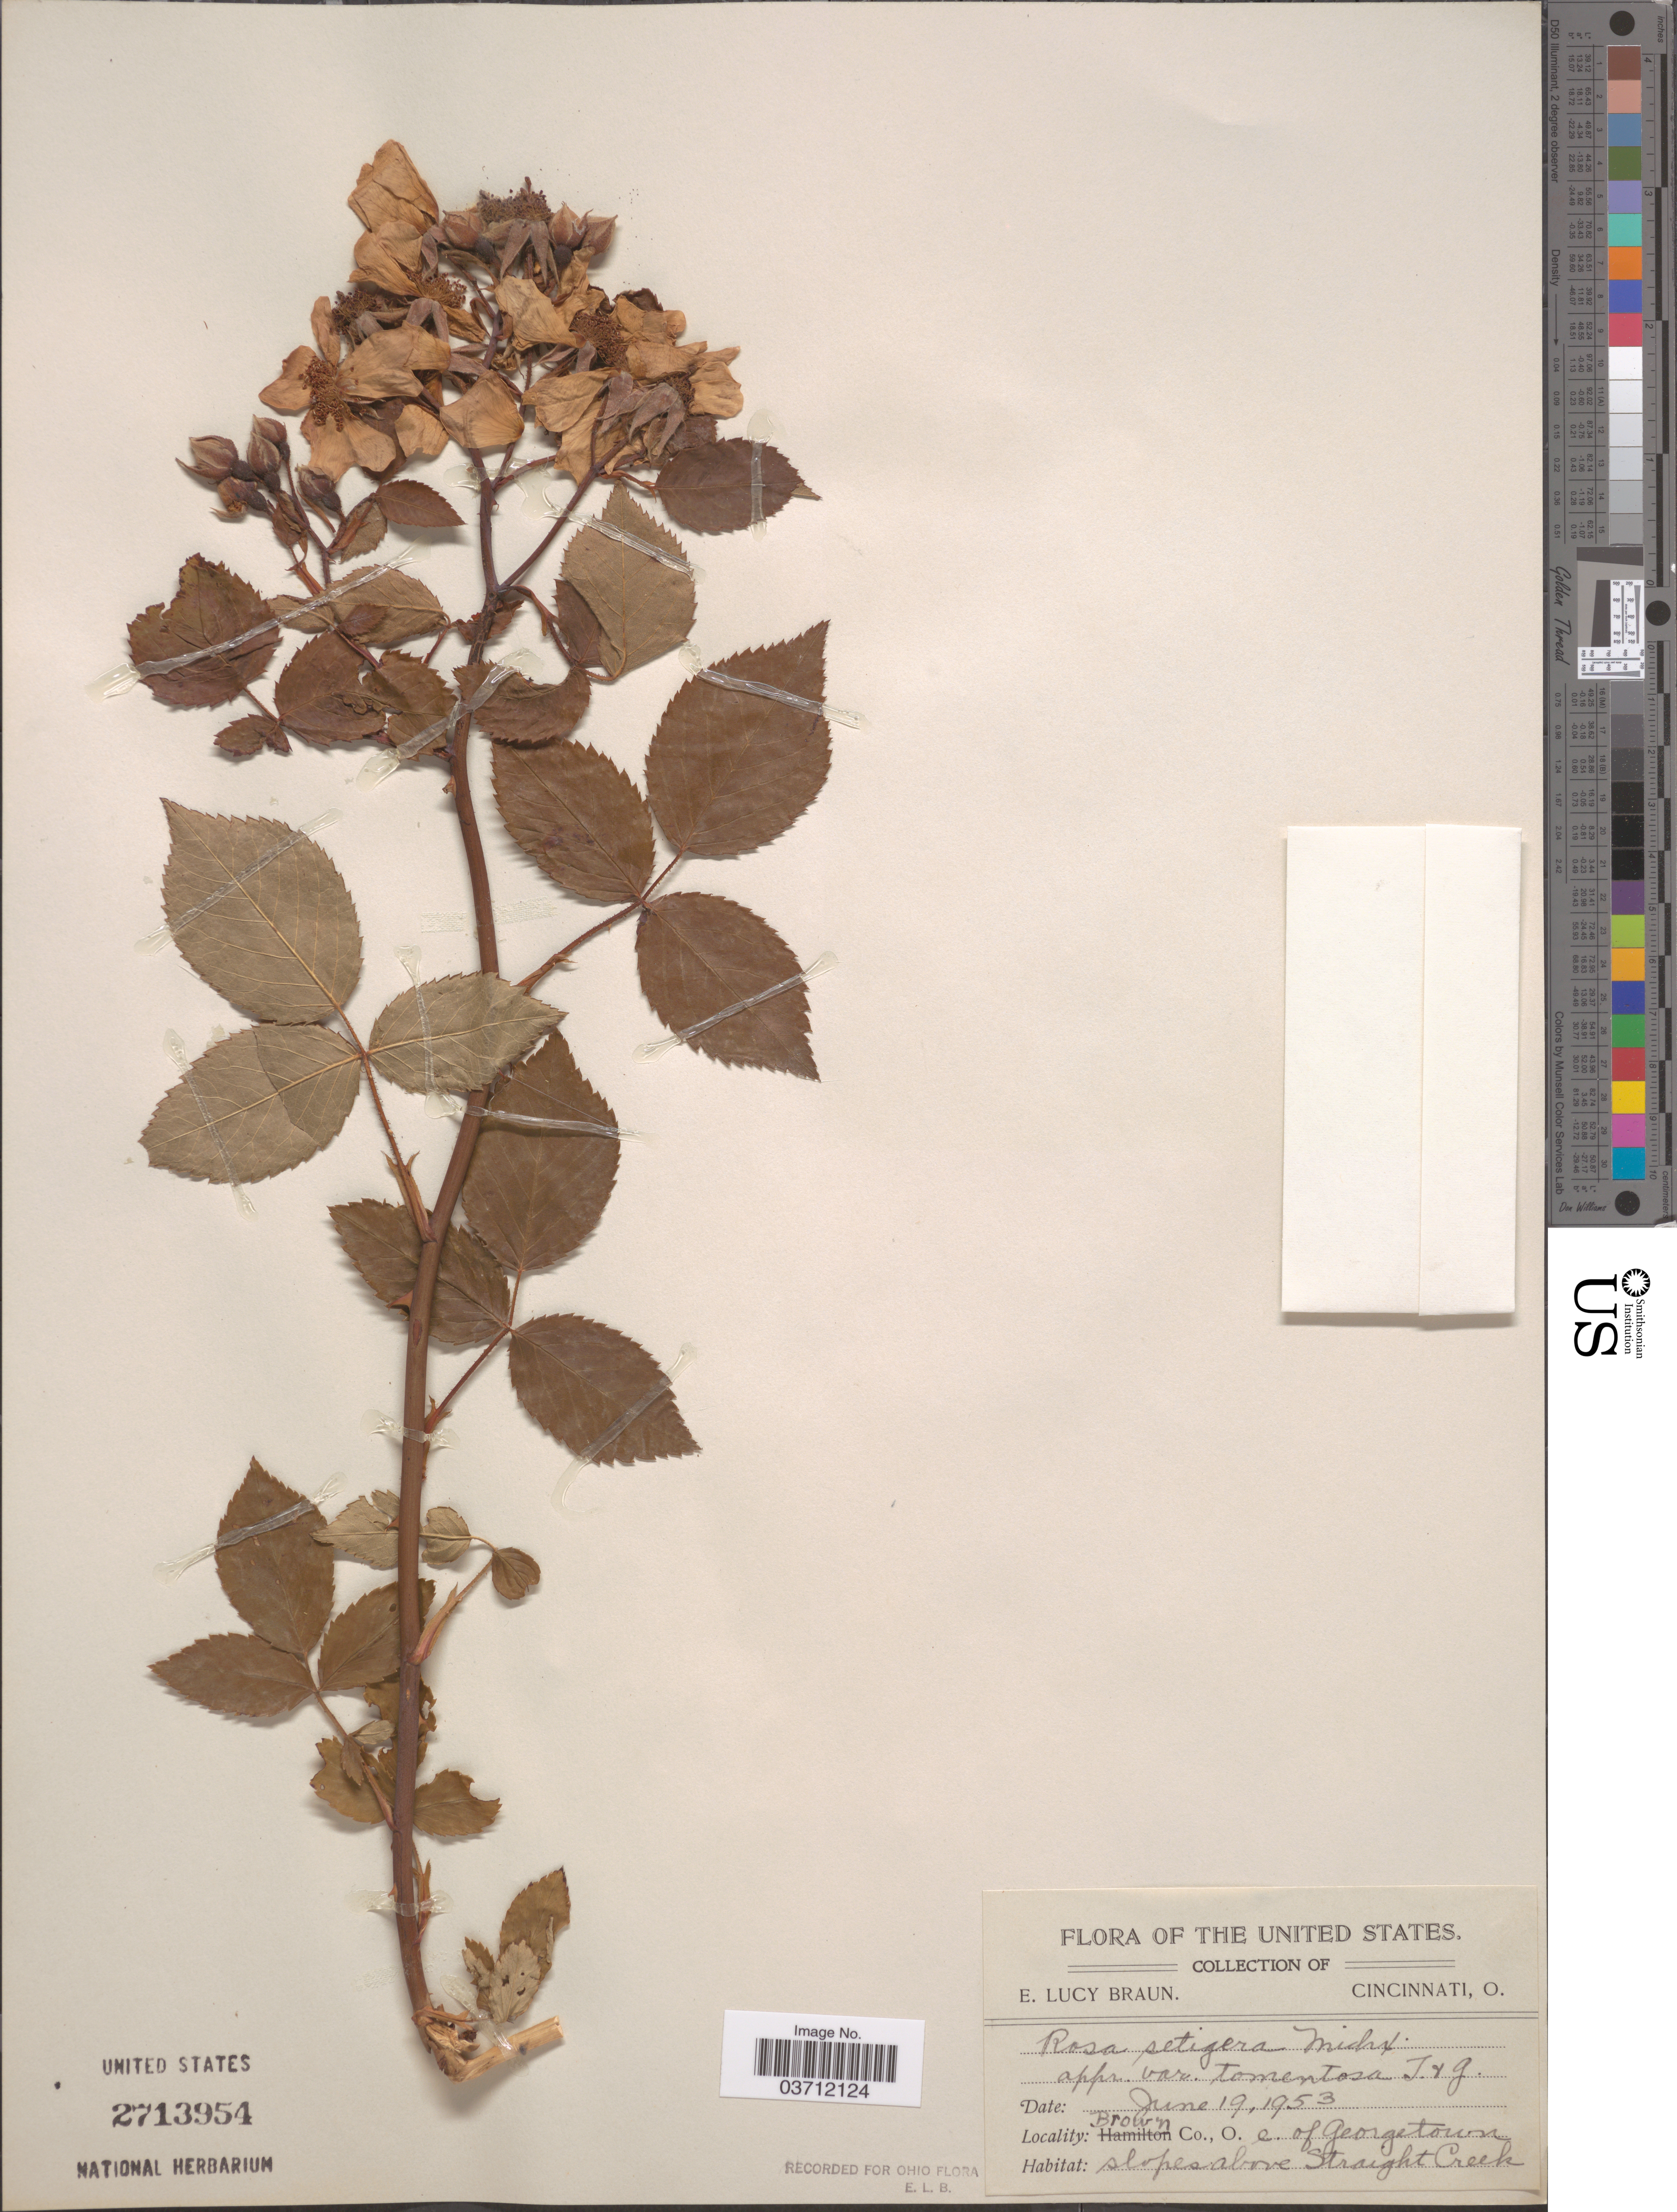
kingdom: Plantae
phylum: Tracheophyta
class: Magnoliopsida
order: Rosales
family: Rosaceae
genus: Rosa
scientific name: Rosa setigera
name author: Michx.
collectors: E. L. Braun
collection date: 1953-06-19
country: United States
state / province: Ohio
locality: Brown Co., e. of Georgetown. Slopes above Straight Creek.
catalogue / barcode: US 2713954